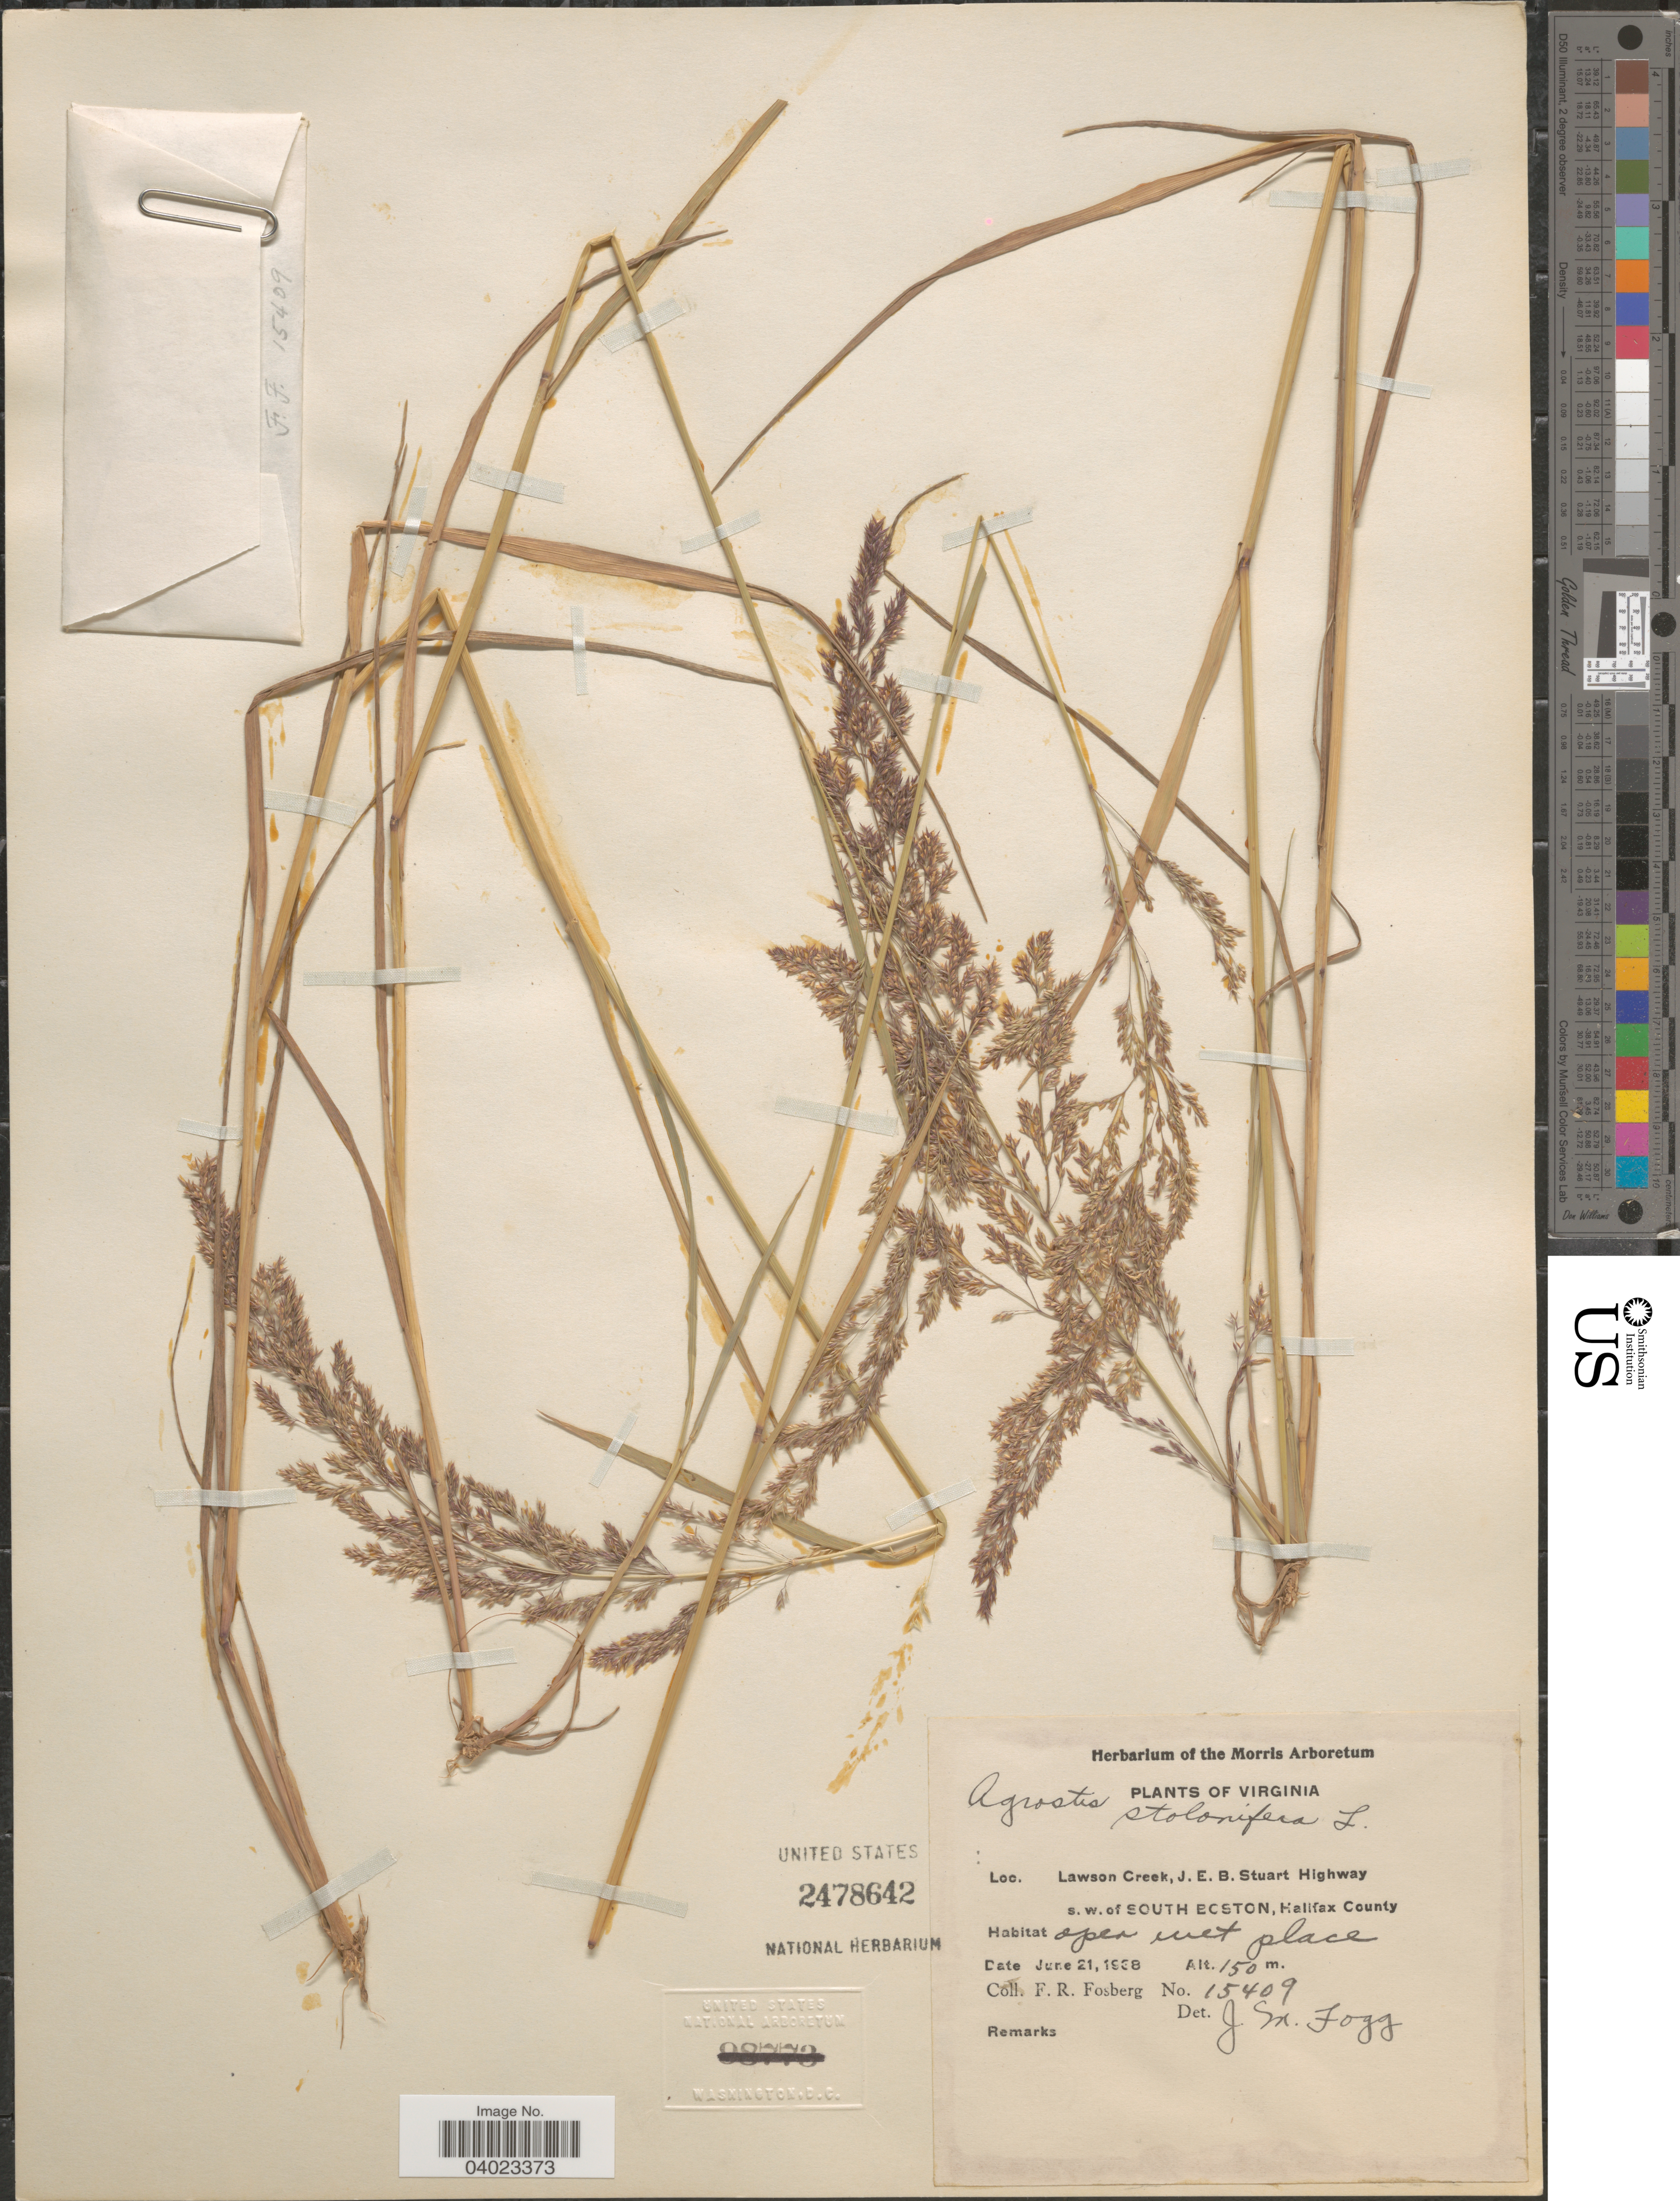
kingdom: Plantae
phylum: Tracheophyta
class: Liliopsida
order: Poales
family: Poaceae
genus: Agrostis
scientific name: Agrostis stolonifera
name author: L.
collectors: F. R. Fosberg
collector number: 15409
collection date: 1938-06-21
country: United States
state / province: Virginia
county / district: Halifax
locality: Lawson Creek, J. E. B. Stuart Highway s.w. of South Ecston, Halifax County.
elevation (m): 150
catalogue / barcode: US 2478642